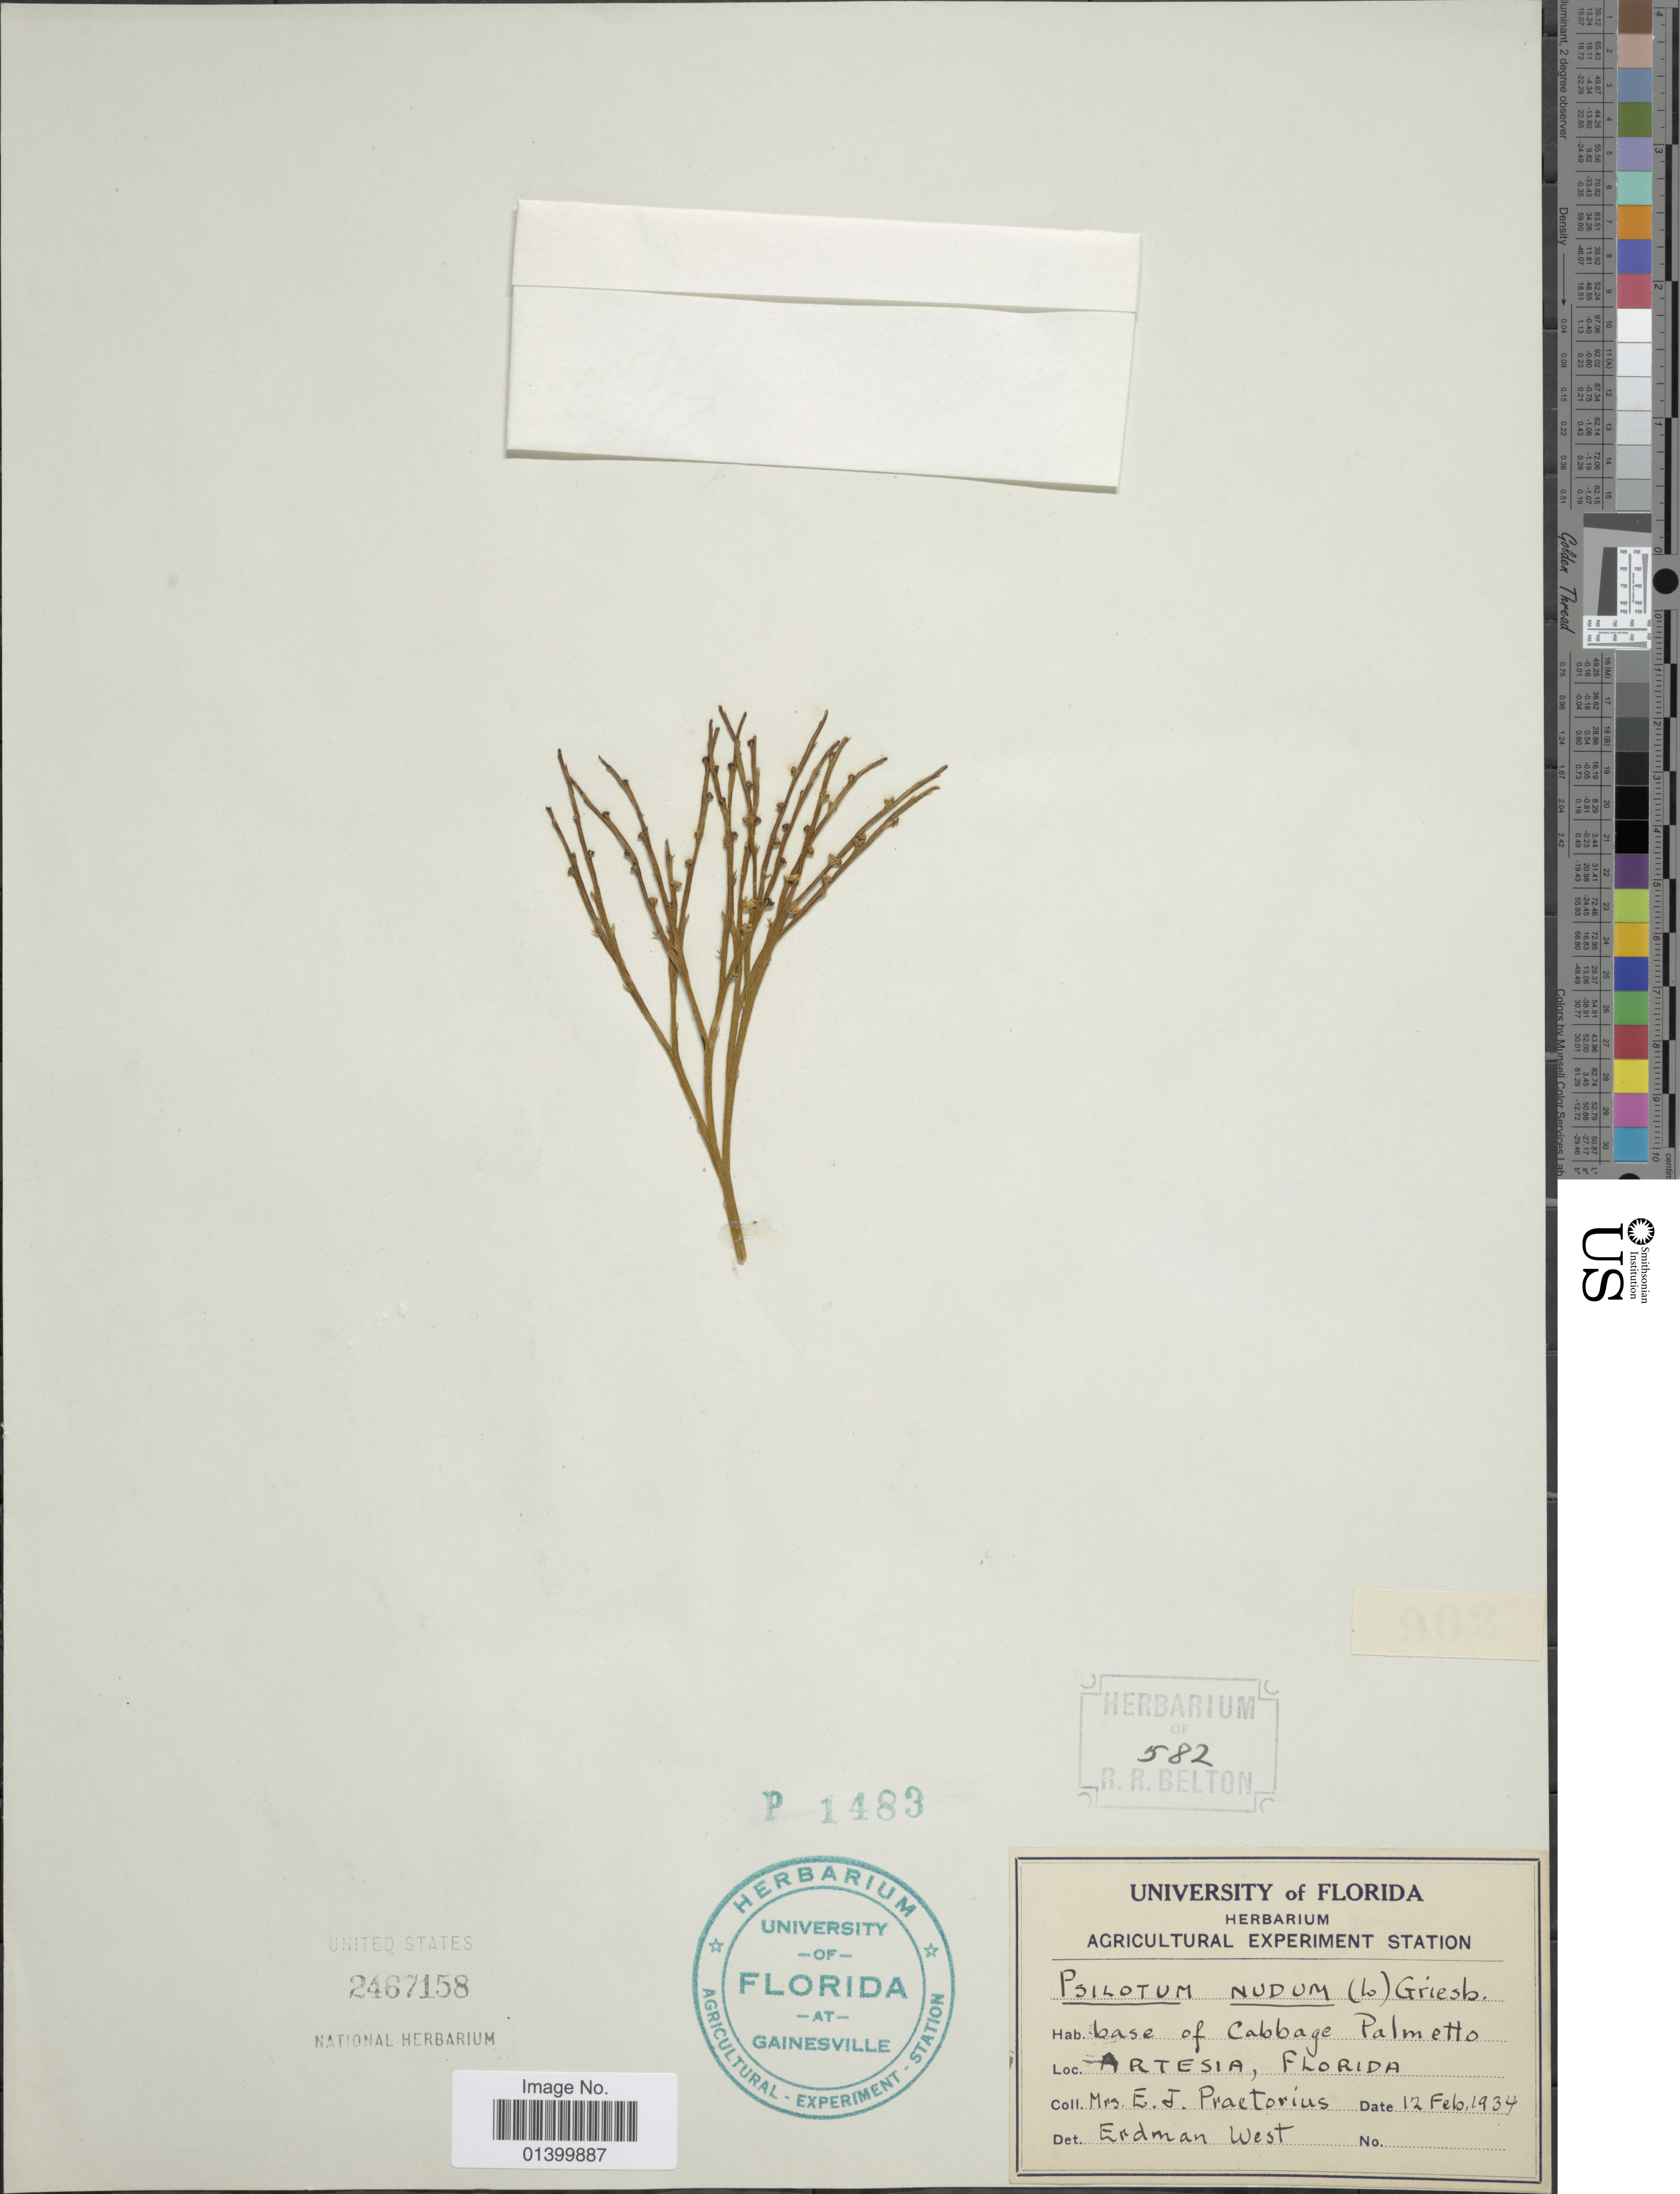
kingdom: Plantae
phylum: Tracheophyta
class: Polypodiopsida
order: Psilotales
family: Psilotaceae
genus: Psilotum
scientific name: Psilotum nudum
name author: (L.) P. Beauv.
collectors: E. Praetorius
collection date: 1934-02-12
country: United States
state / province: Florida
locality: Base of Cabbage Palmetto, Artesia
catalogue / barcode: US 2467158